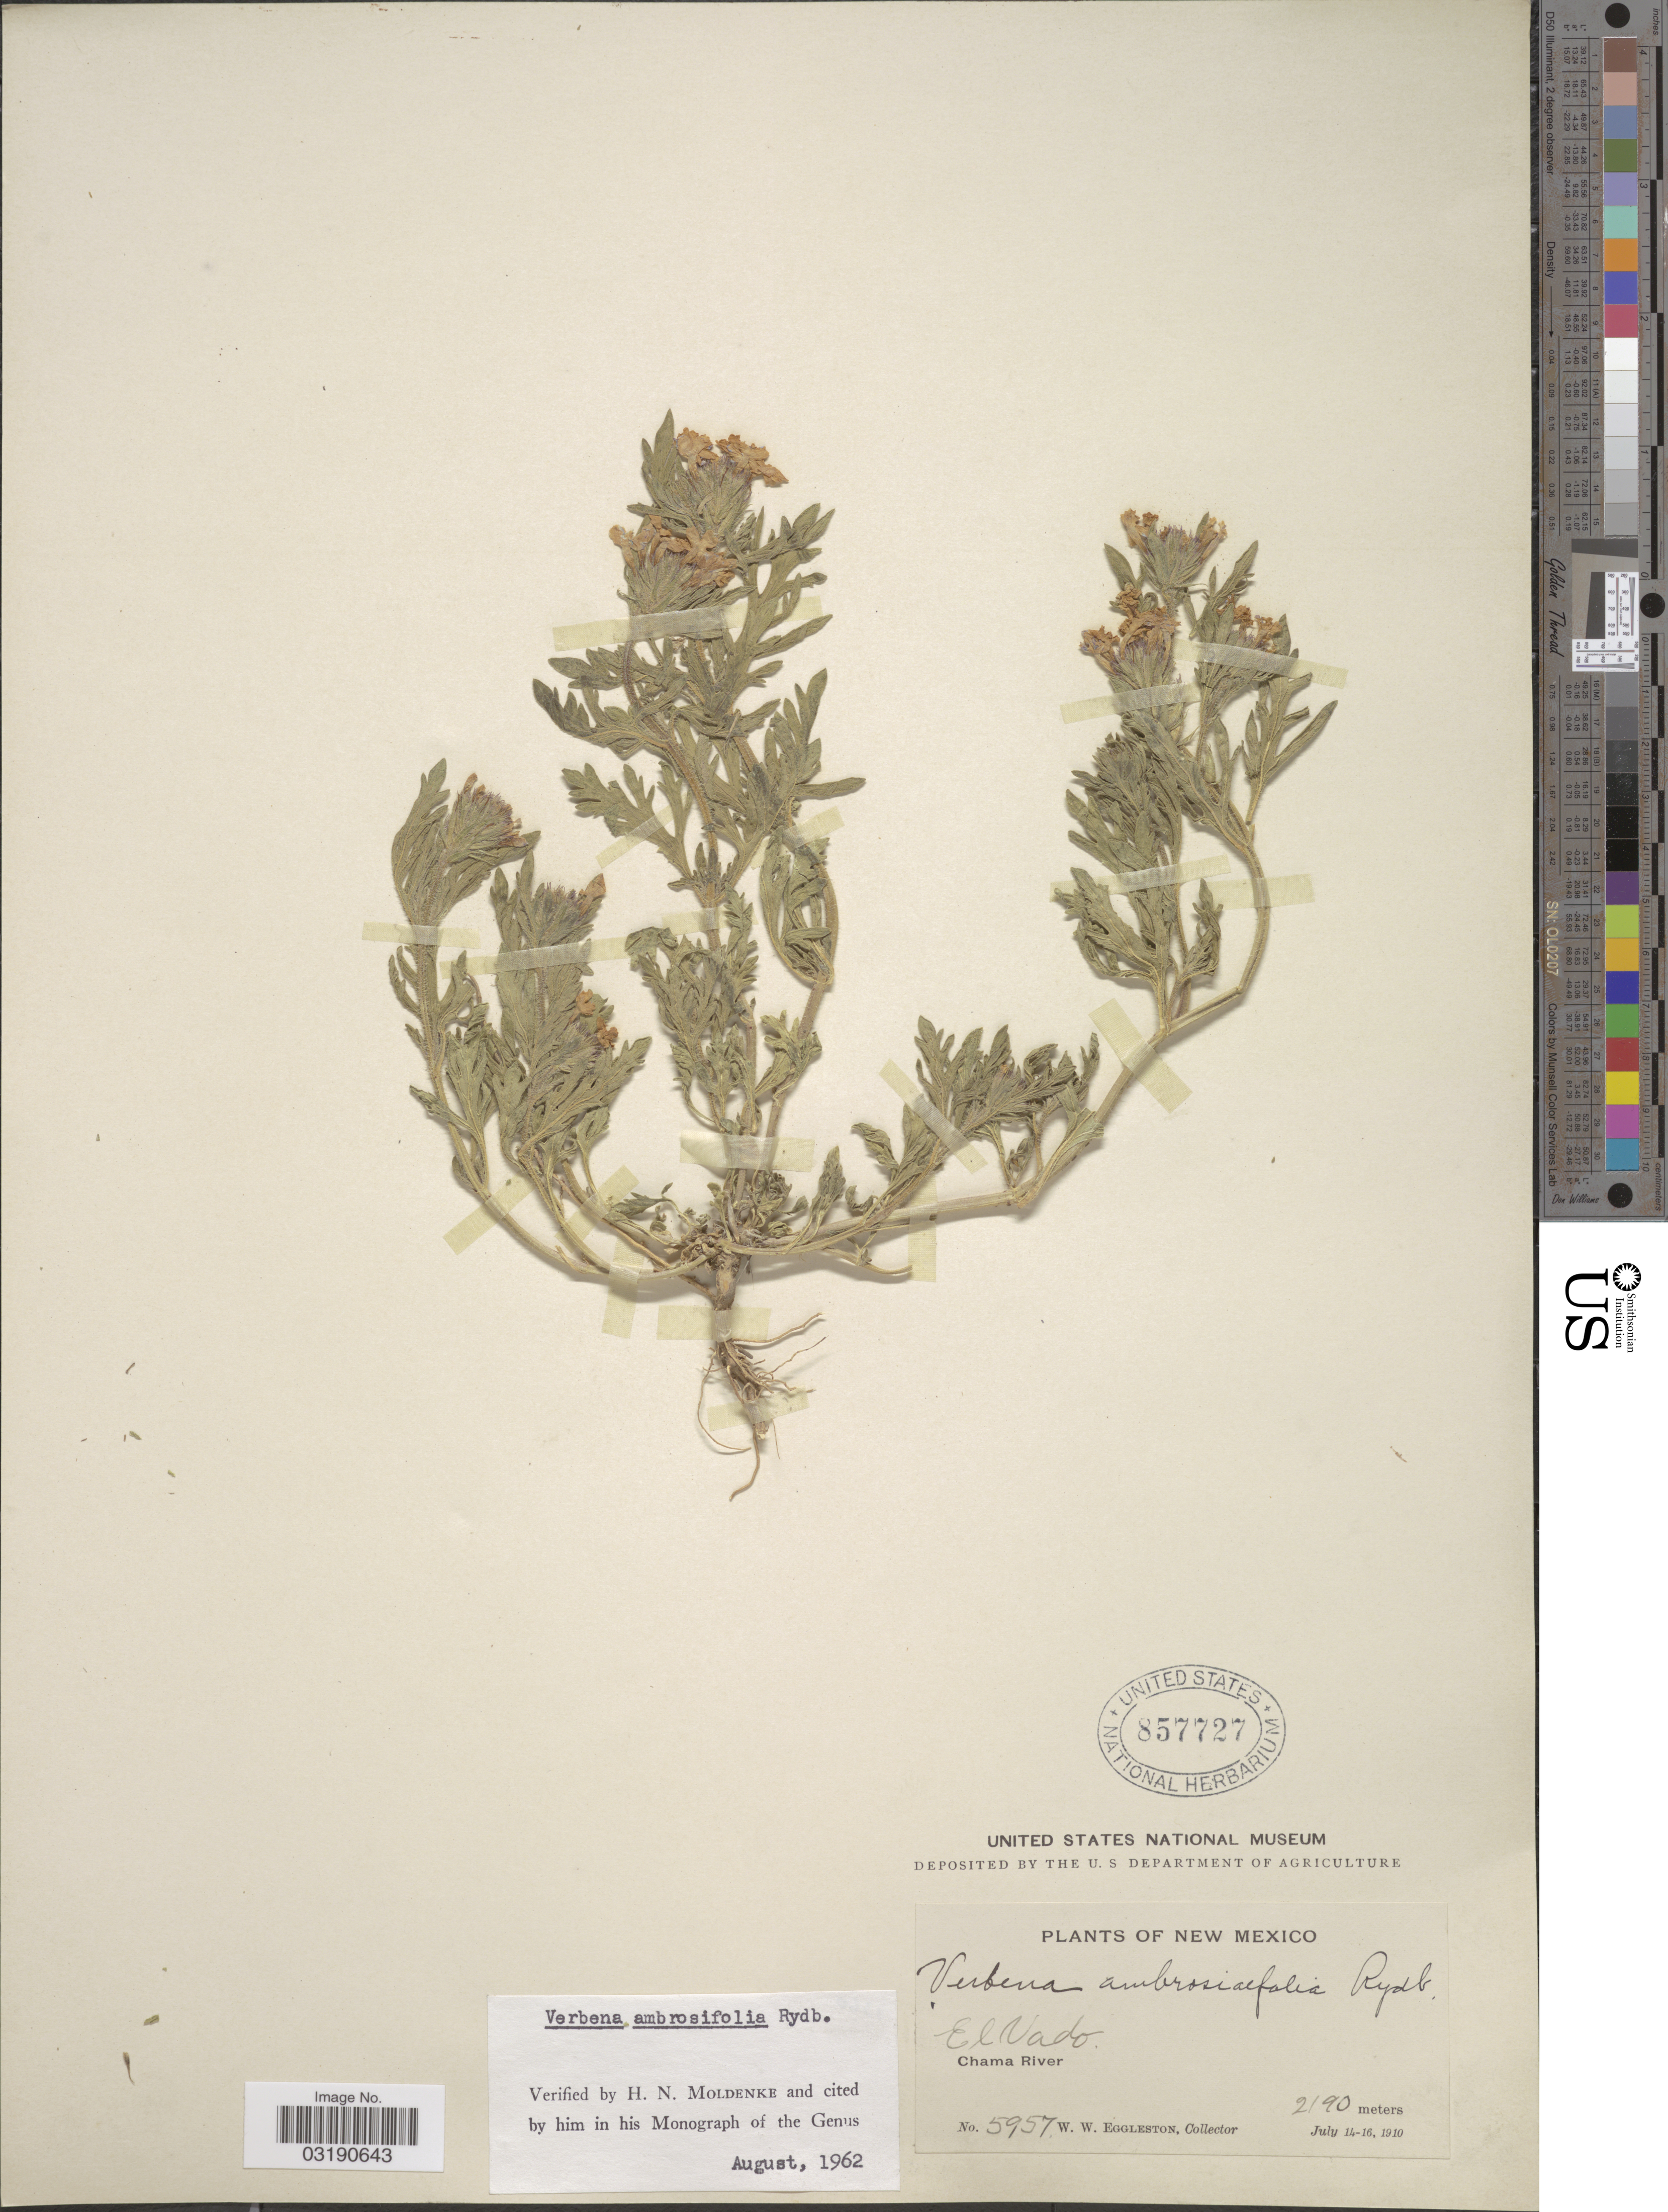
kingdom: Plantae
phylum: Tracheophyta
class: Magnoliopsida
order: Lamiales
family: Verbenaceae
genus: Verbena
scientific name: Verbena ambrosiifolia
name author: Rydb. ex Small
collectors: W. W. Eggleston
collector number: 5957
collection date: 1910-07-14/1910-07-16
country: United States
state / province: New Mexico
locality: El Vado, Chama River.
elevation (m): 2190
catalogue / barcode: US 857727